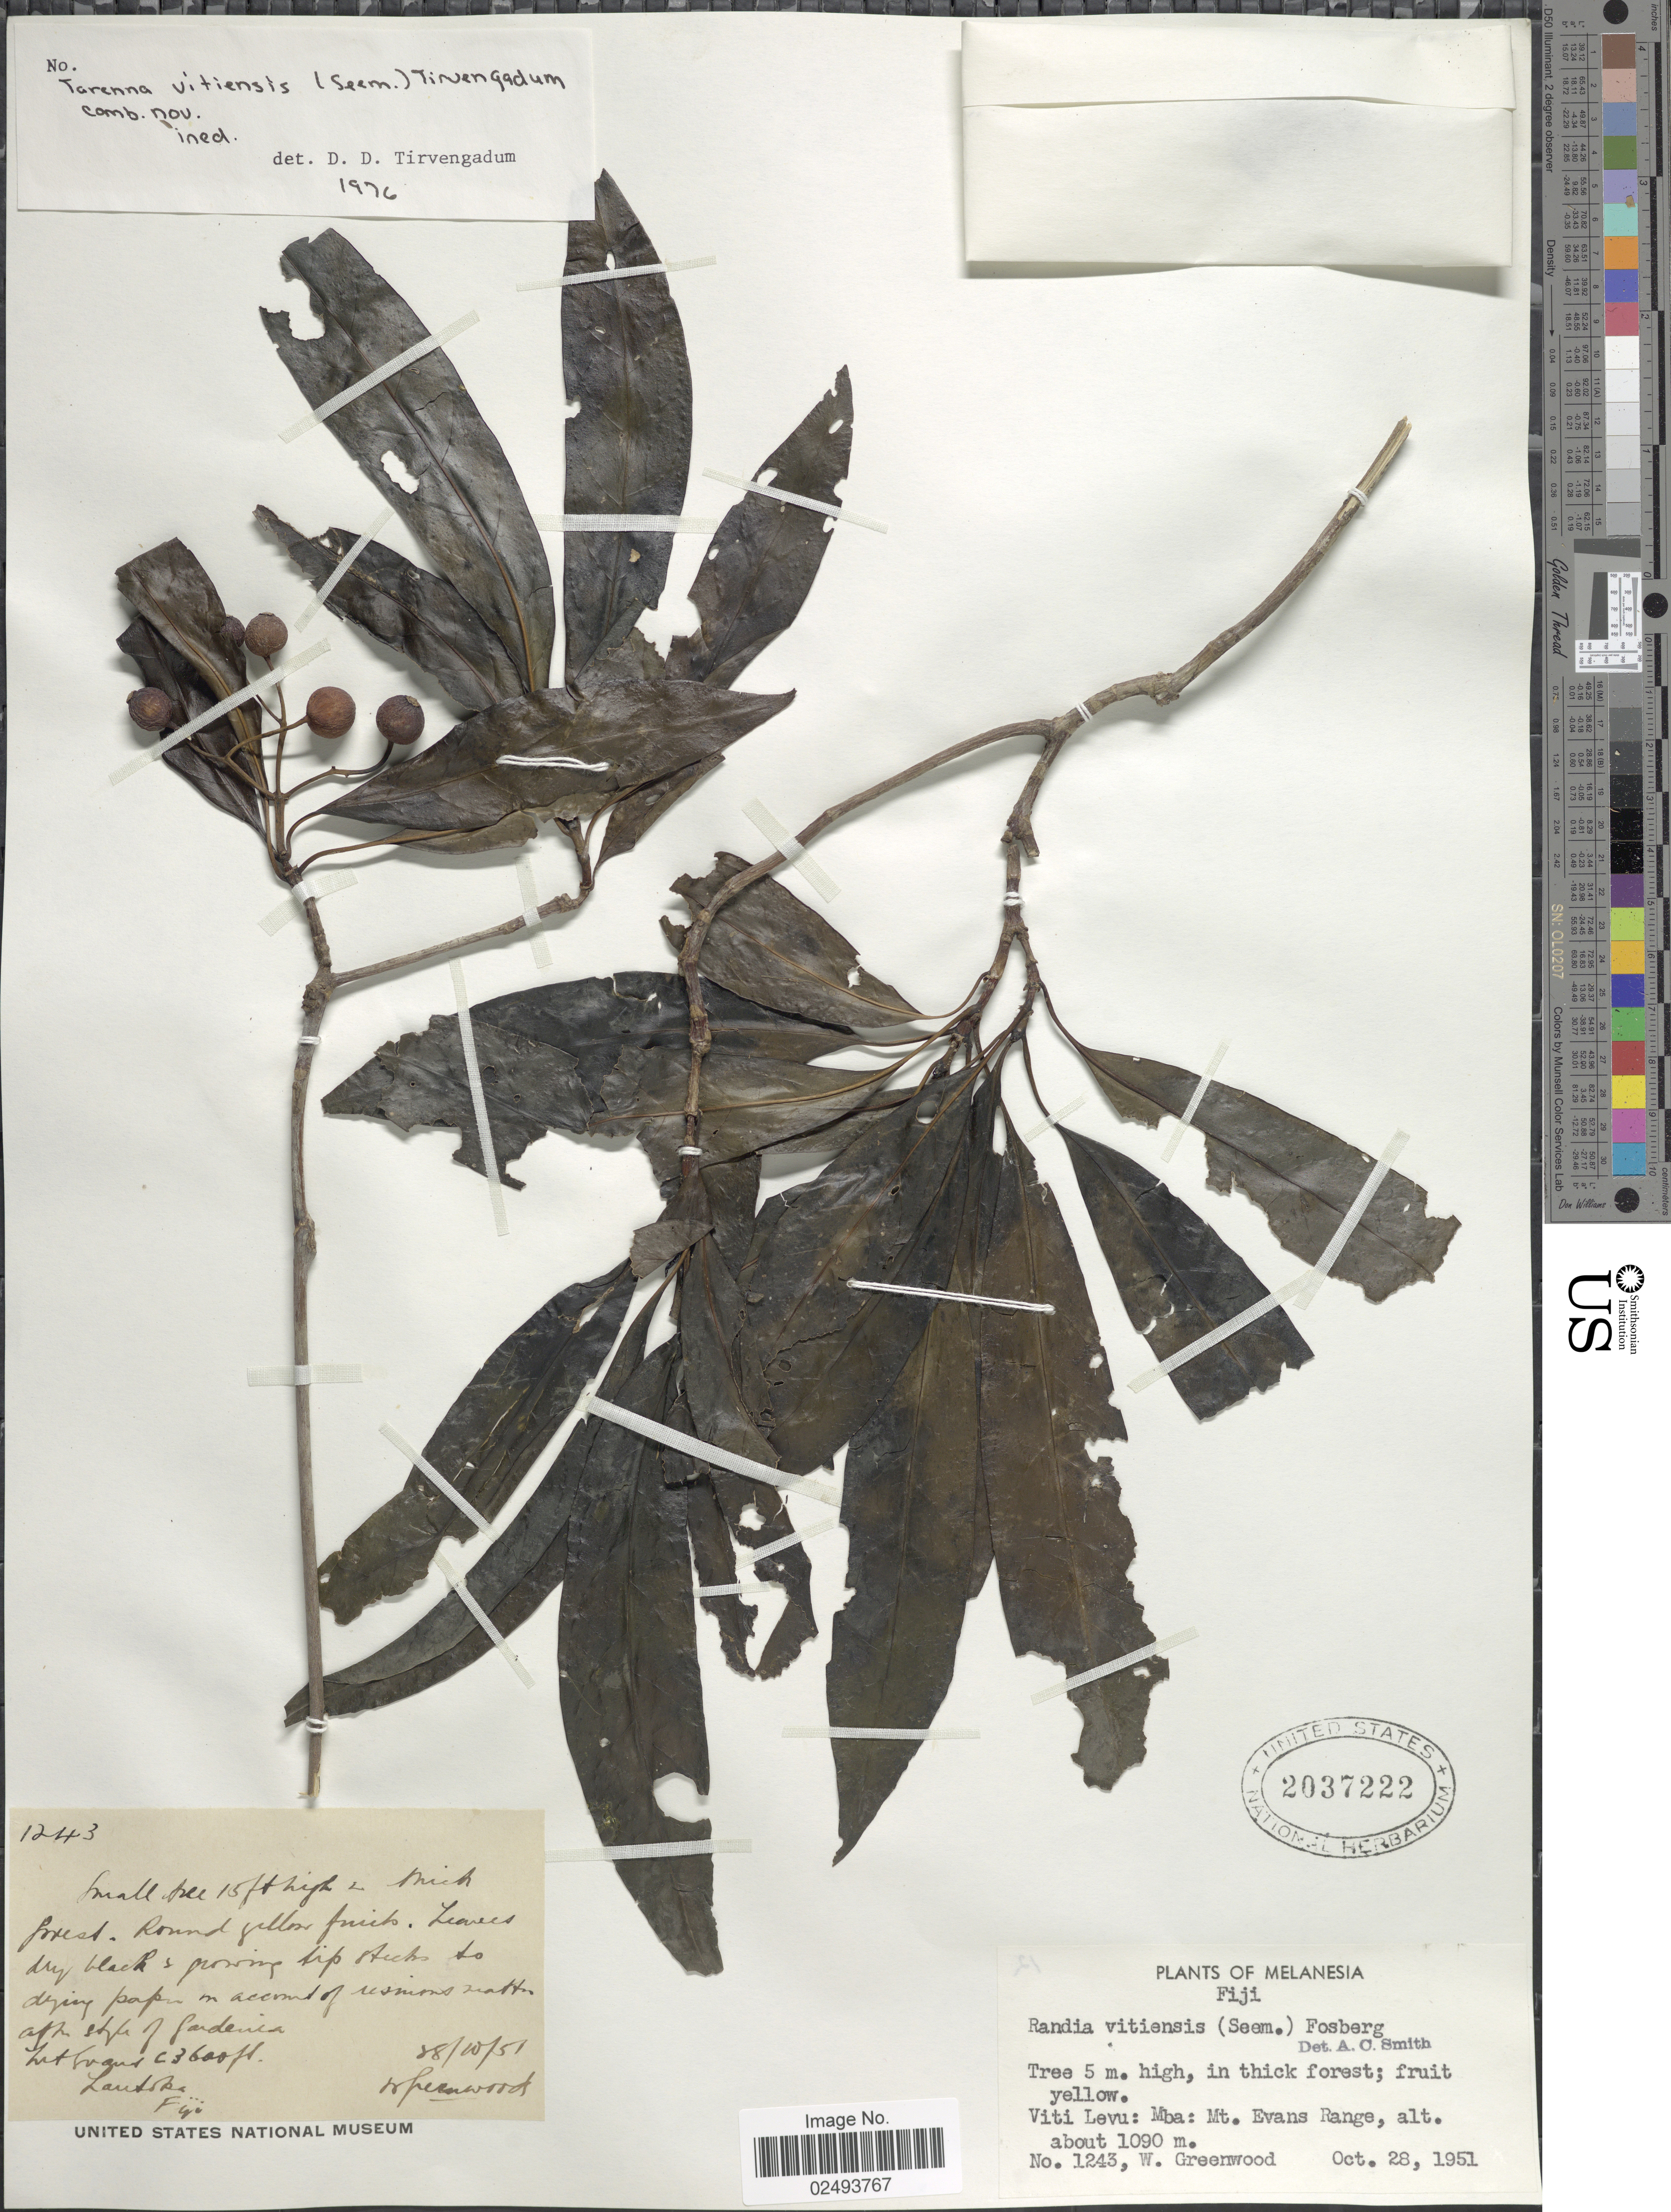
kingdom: Plantae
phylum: Tracheophyta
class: Magnoliopsida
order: Gentianales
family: Rubiaceae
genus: Tarenna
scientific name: Tarenna vitiensis (Seem.) Tirveng. comb. nov. ined.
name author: Craib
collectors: W. Greenwood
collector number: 1243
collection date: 1951-10-28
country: Fiji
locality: Viti Levu: Mba: Mt. Evans Range, Melanesia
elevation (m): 1090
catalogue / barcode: US 2037222